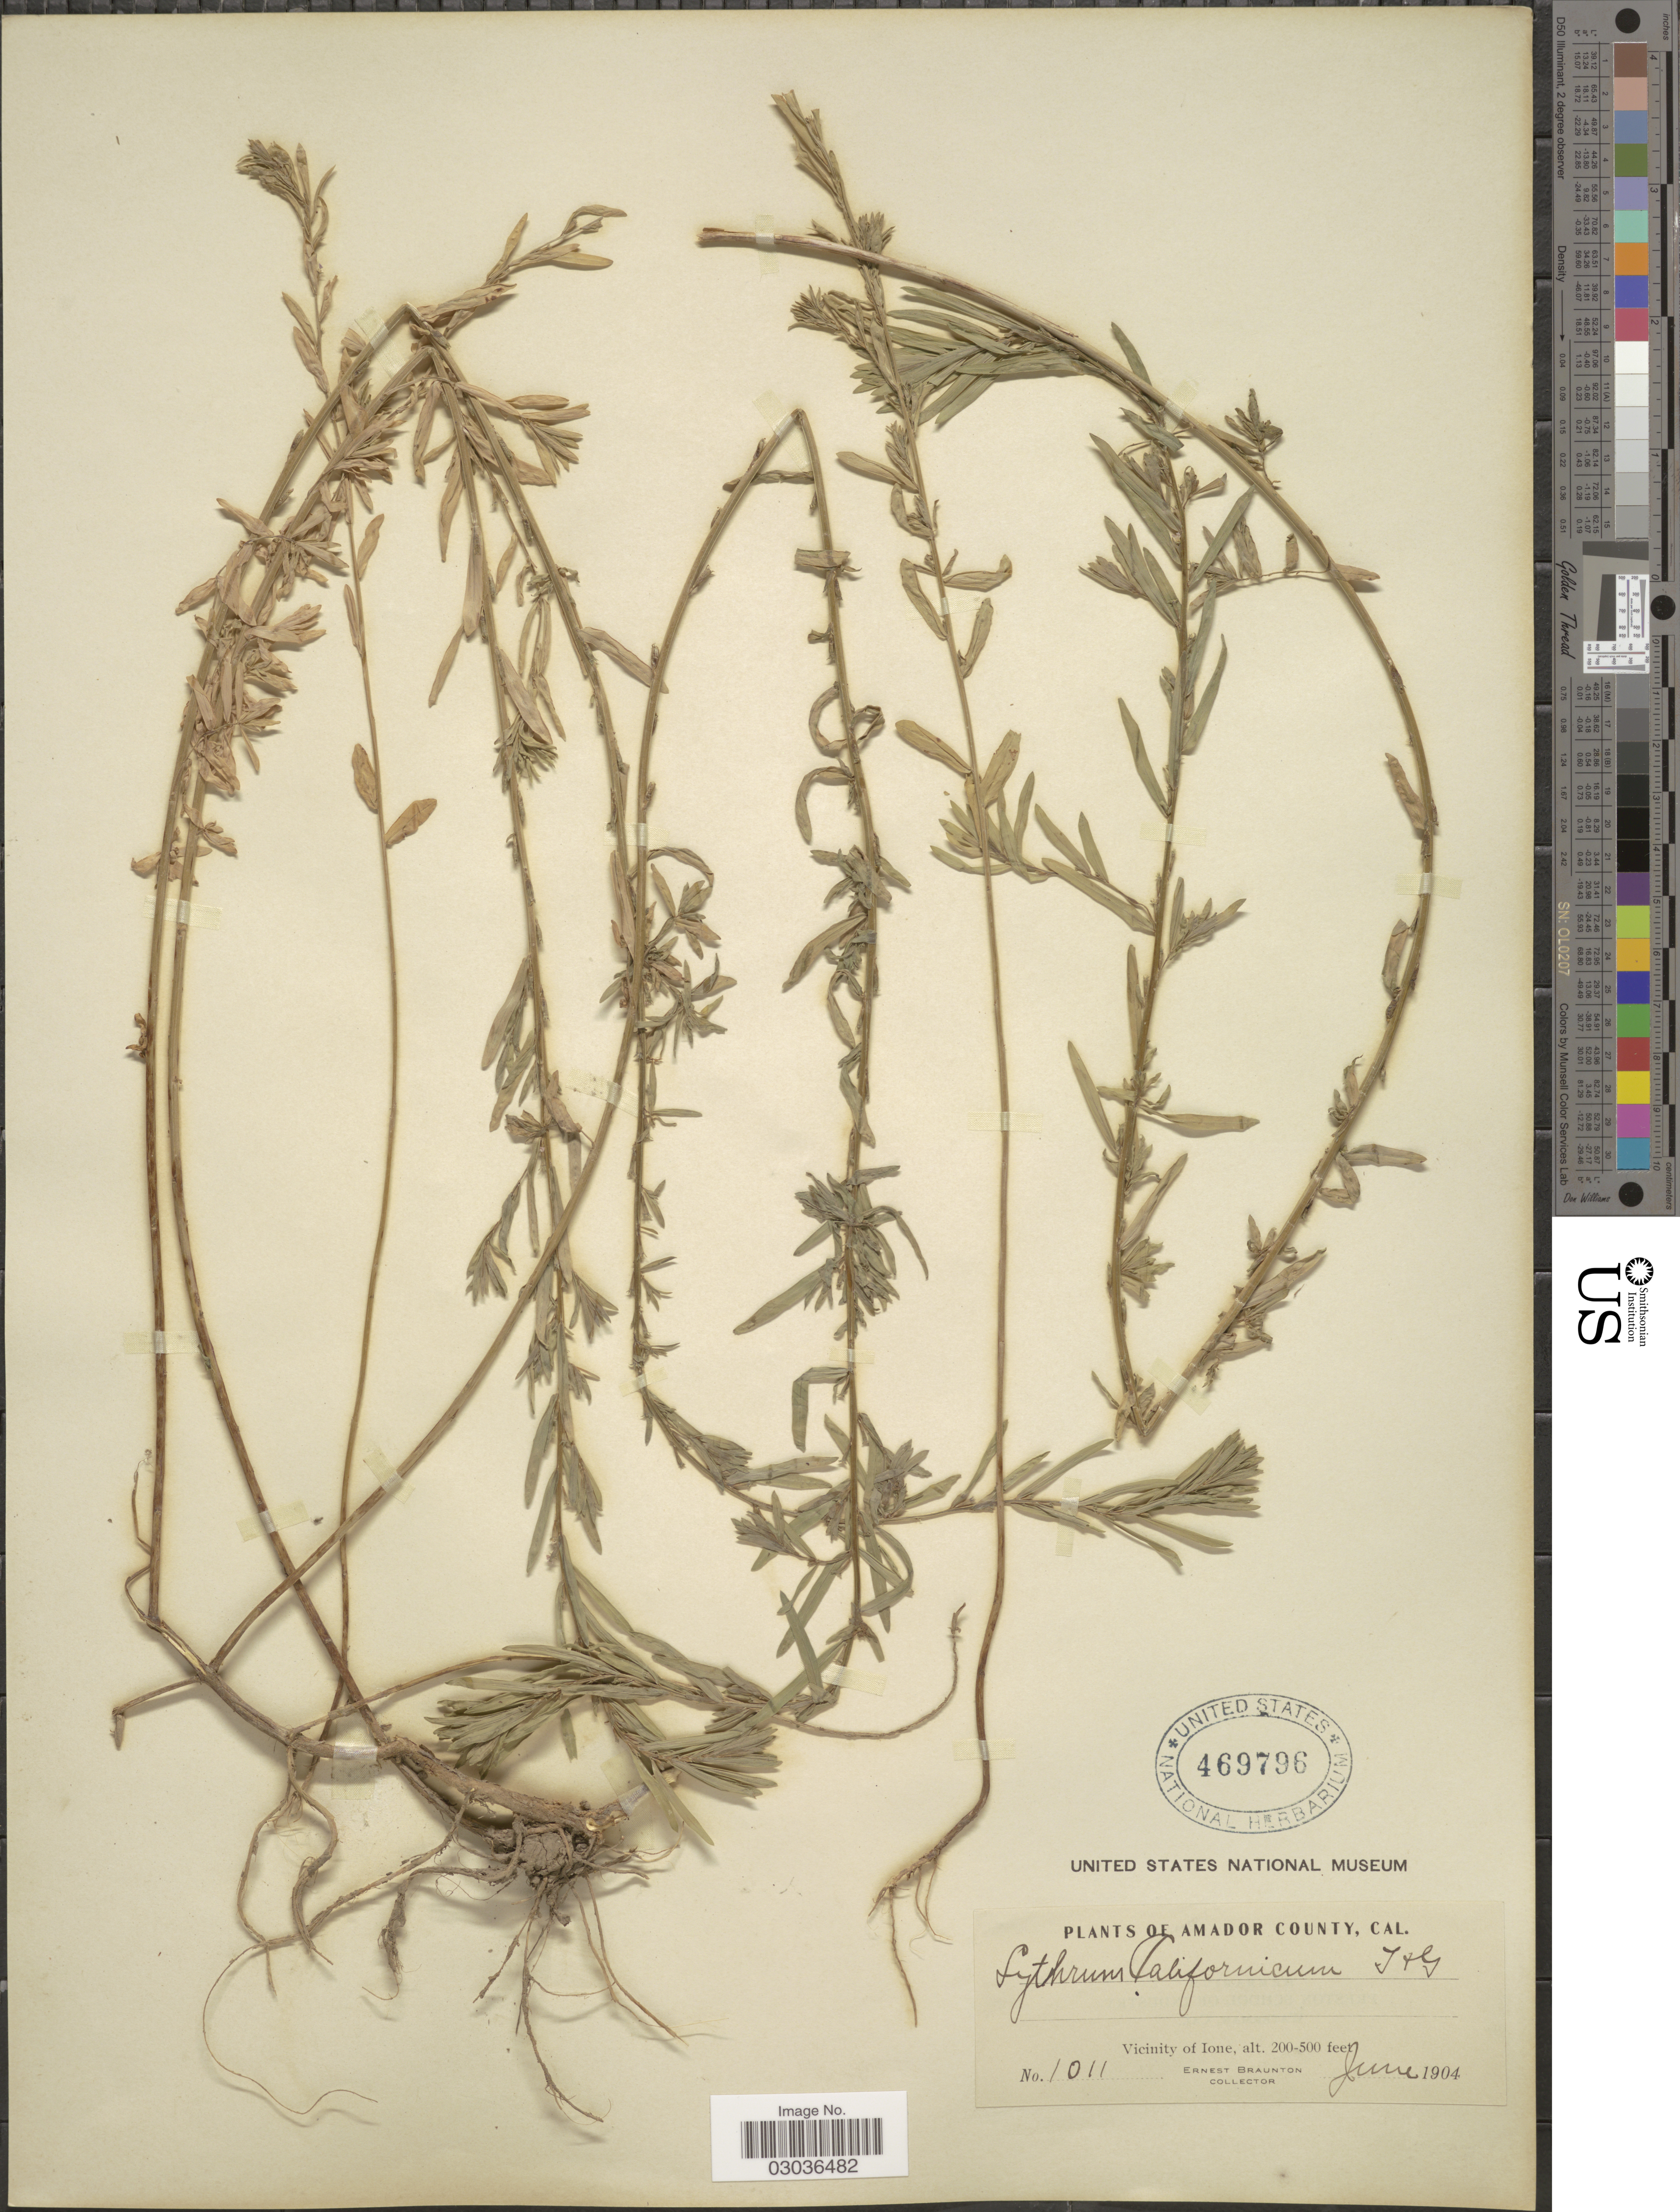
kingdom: Plantae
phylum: Tracheophyta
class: Magnoliopsida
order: Myrtales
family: Lythraceae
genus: Lythrum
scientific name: Lythrum adsurgens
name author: Greene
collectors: E. Braunton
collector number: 1011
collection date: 1904-06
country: United States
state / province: California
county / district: Amador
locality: Amador County, Cal. Vicinity of Ione.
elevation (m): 61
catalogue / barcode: US 469796